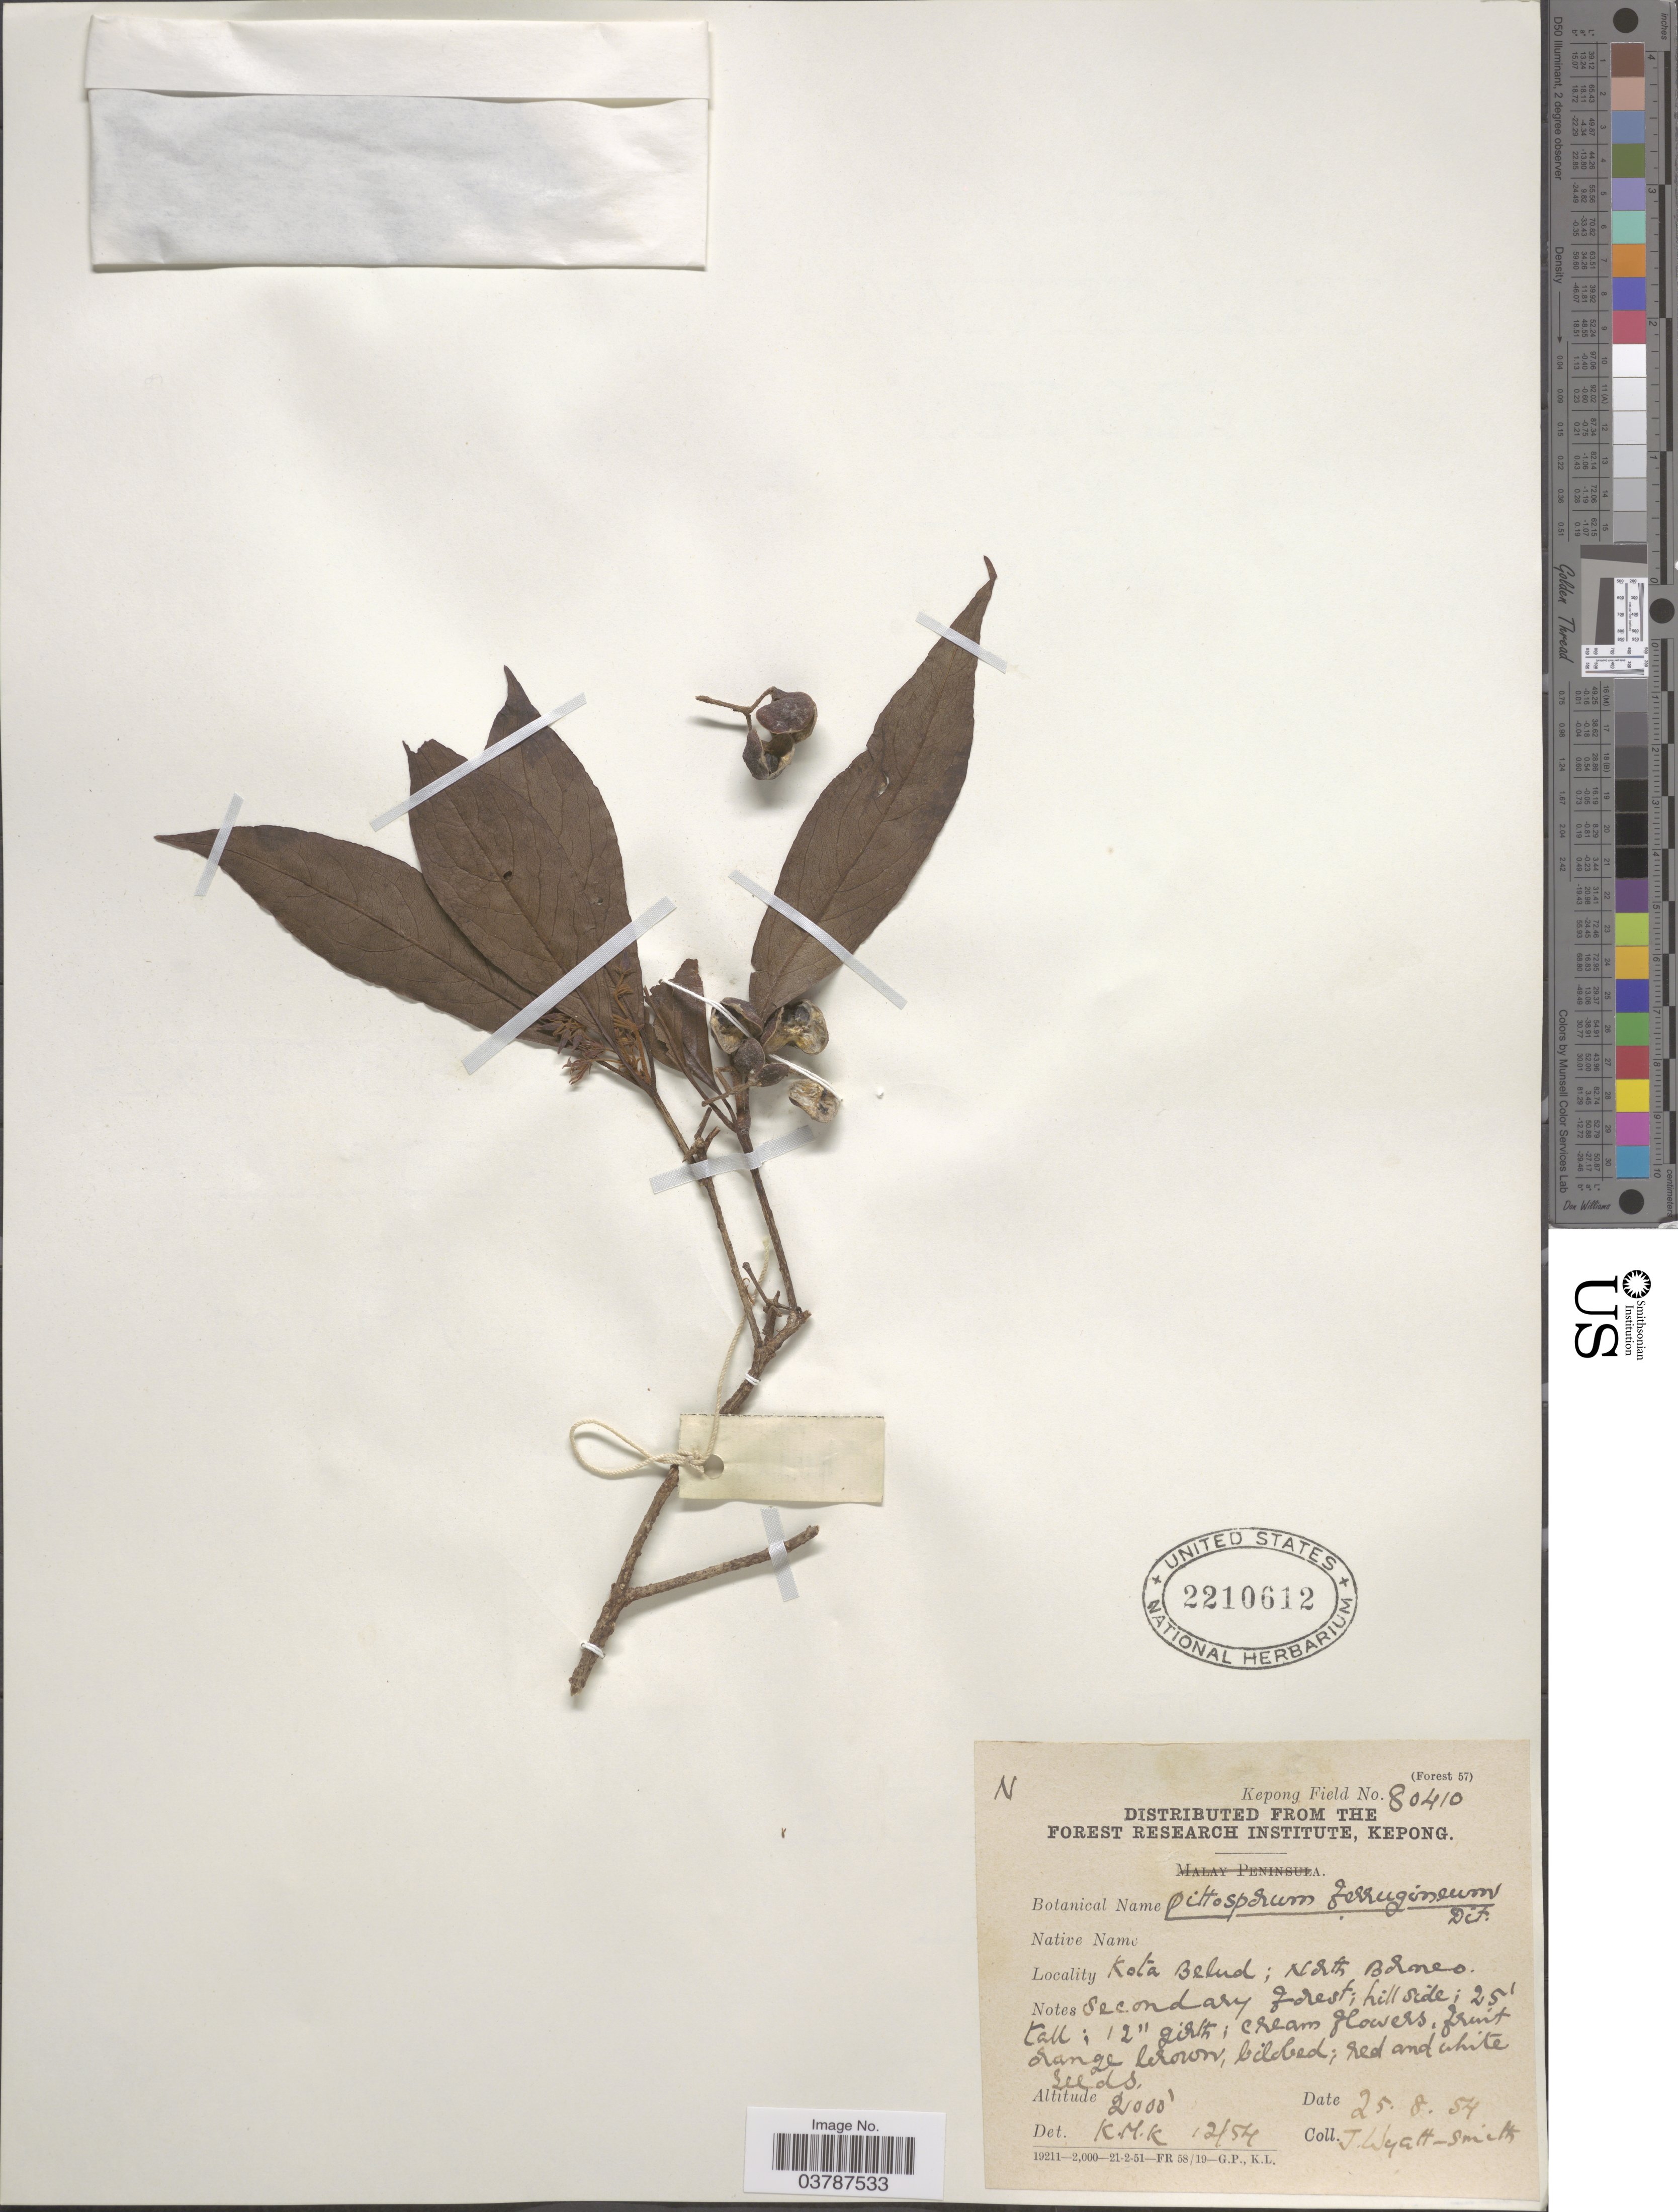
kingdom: Plantae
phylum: Tracheophyta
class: Magnoliopsida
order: Apiales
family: Pittosporaceae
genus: Pittosporum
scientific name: Pittosporum ferrugineum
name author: Dryand. ex Aiton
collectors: J. Wyatt-Smith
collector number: Kepong Field 80410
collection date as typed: Transcribed d/m/y: 25/8/54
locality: Kota Belud; North Borneo.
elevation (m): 610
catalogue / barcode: US 2210612